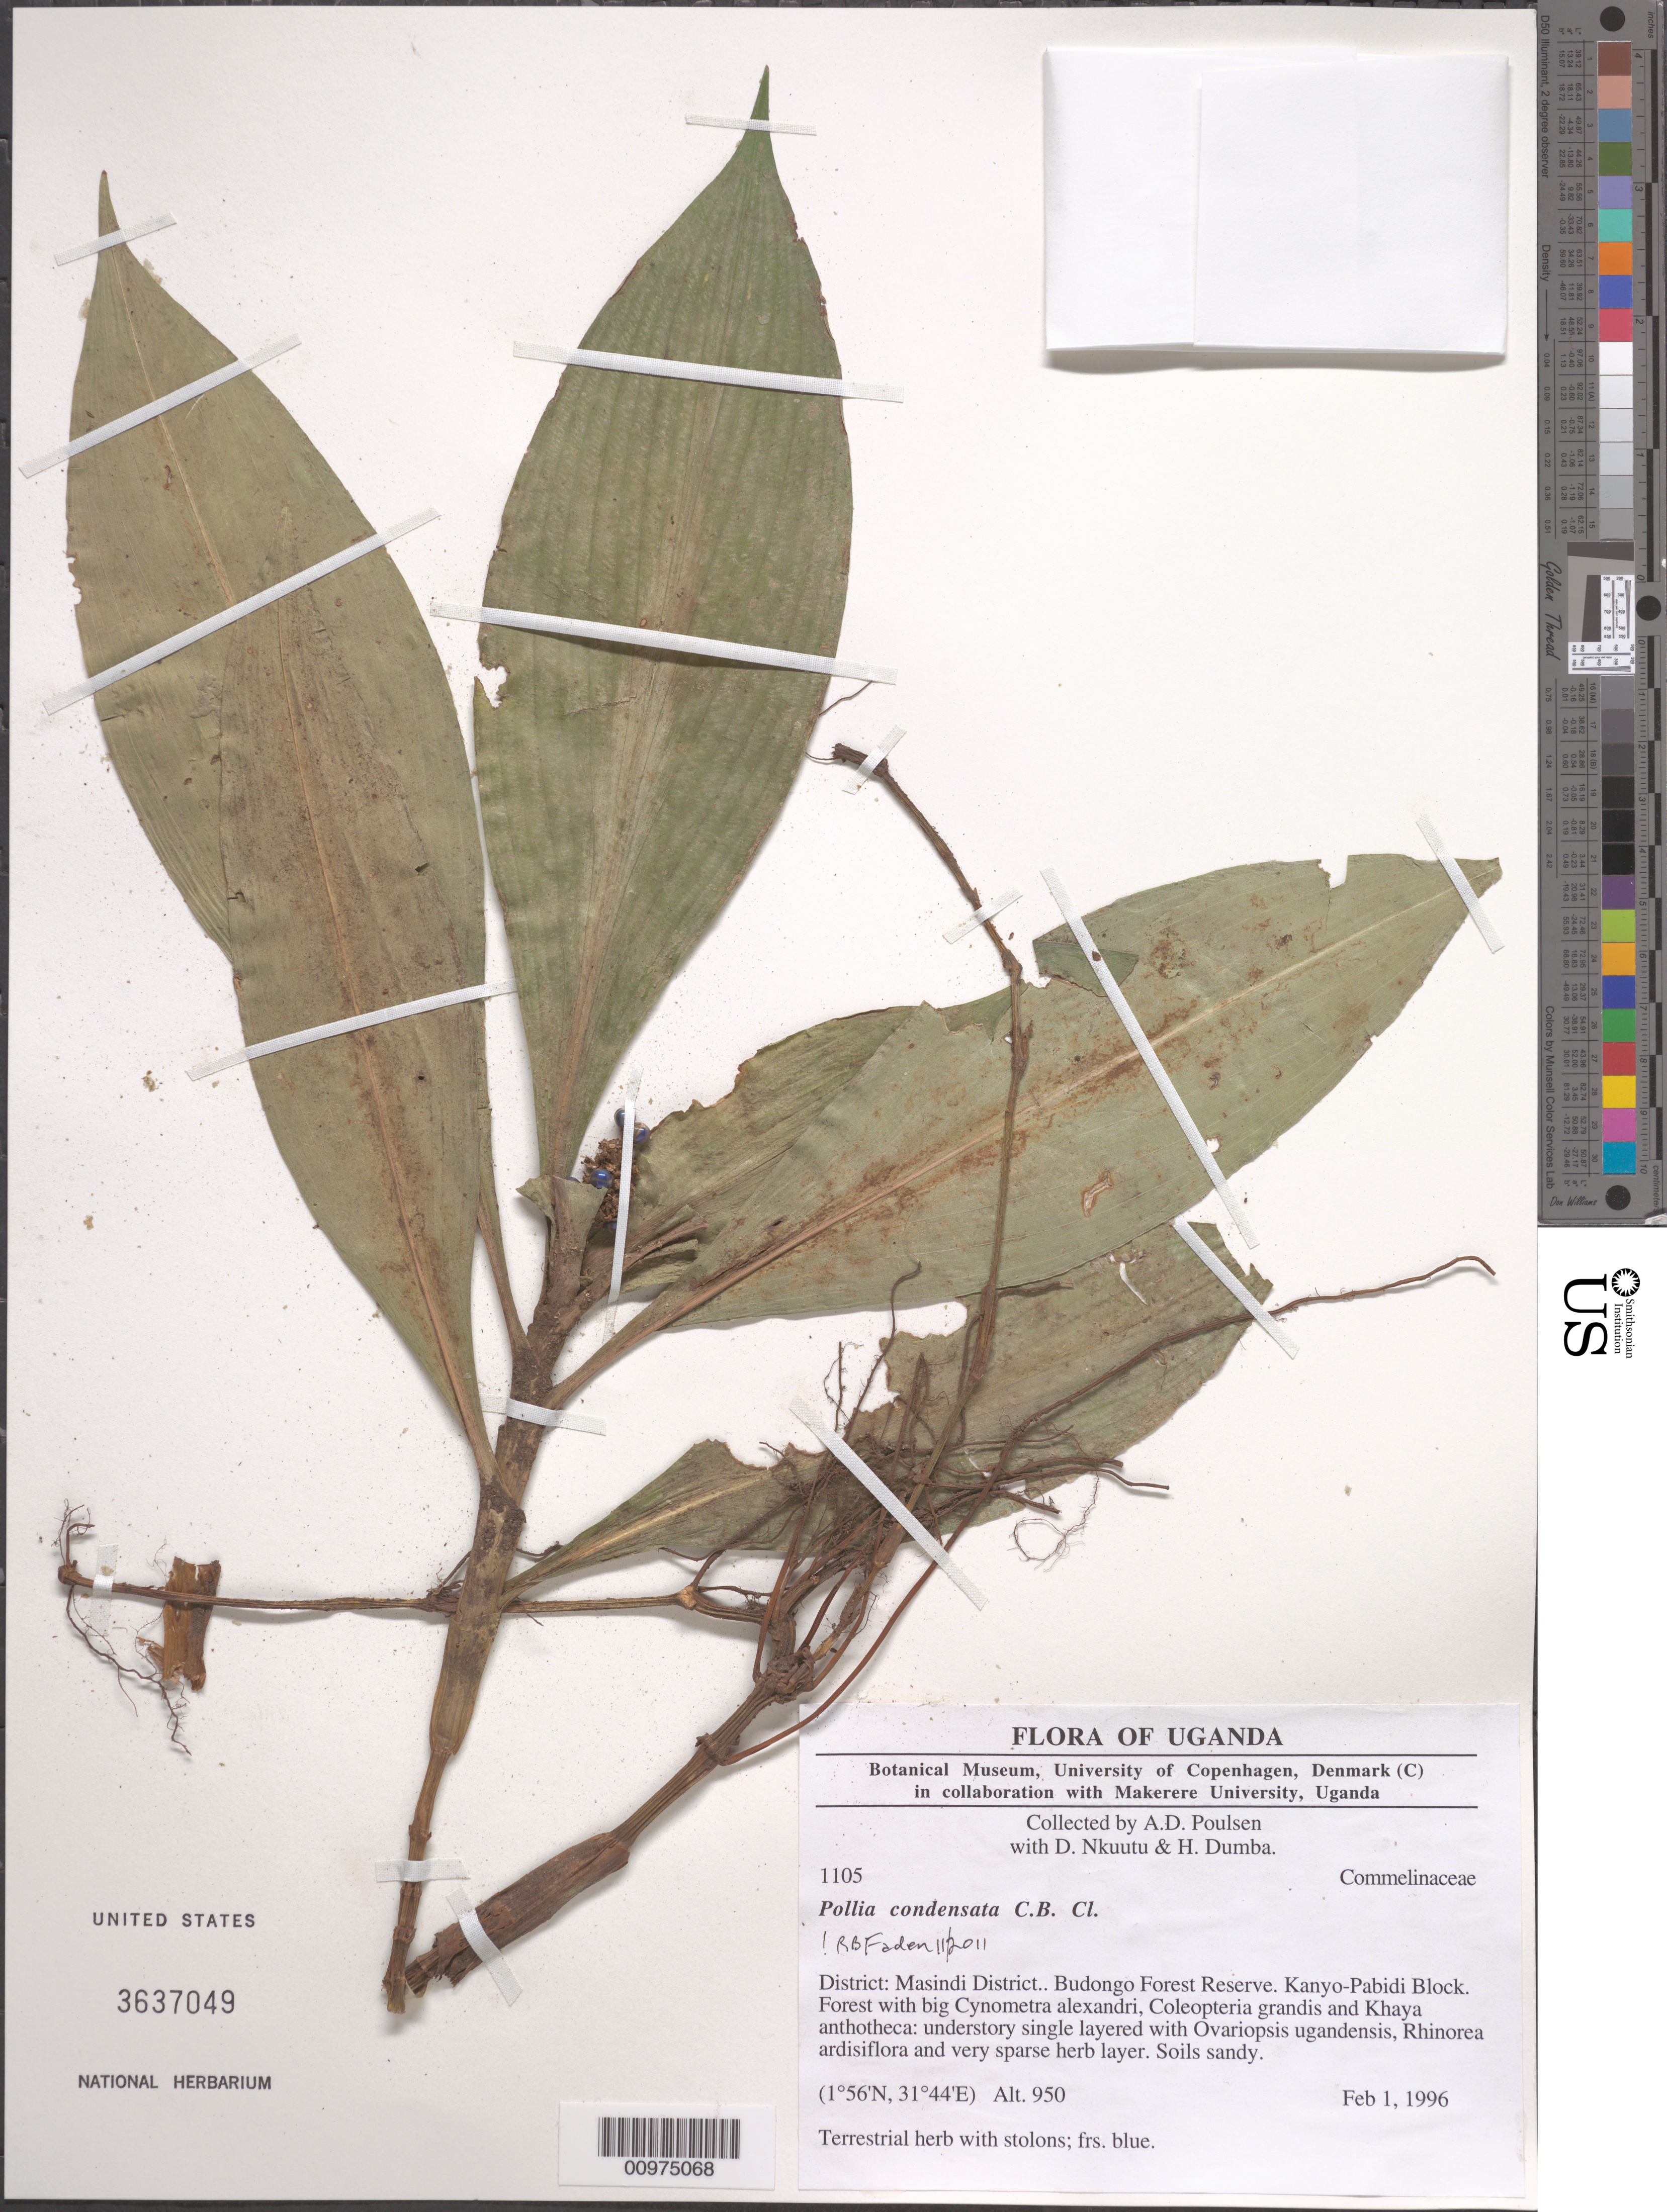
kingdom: Plantae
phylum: Tracheophyta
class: Liliopsida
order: Commelinales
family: Commelinaceae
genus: Pollia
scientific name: Pollia condensata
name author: C.B. Clarke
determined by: Faden, Robert B., (US), Smithsonian Institution - National Museum of Natural History (UNITED STATES)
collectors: A. Poulsen et al.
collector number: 1105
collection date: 1996-02-01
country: Uganda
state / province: Western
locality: Budongo Forest Reserve. Kanyo-Pabidi Block. Forest with big Cynometra alexandri, Coleopteria grandis and Khaya anthotheca: understory siingle layered with Ovariopsis ugandensis, Rhinorea ardisiflara and very sparse herb layer.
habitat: Soils sandy.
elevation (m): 950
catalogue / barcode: US 3637049